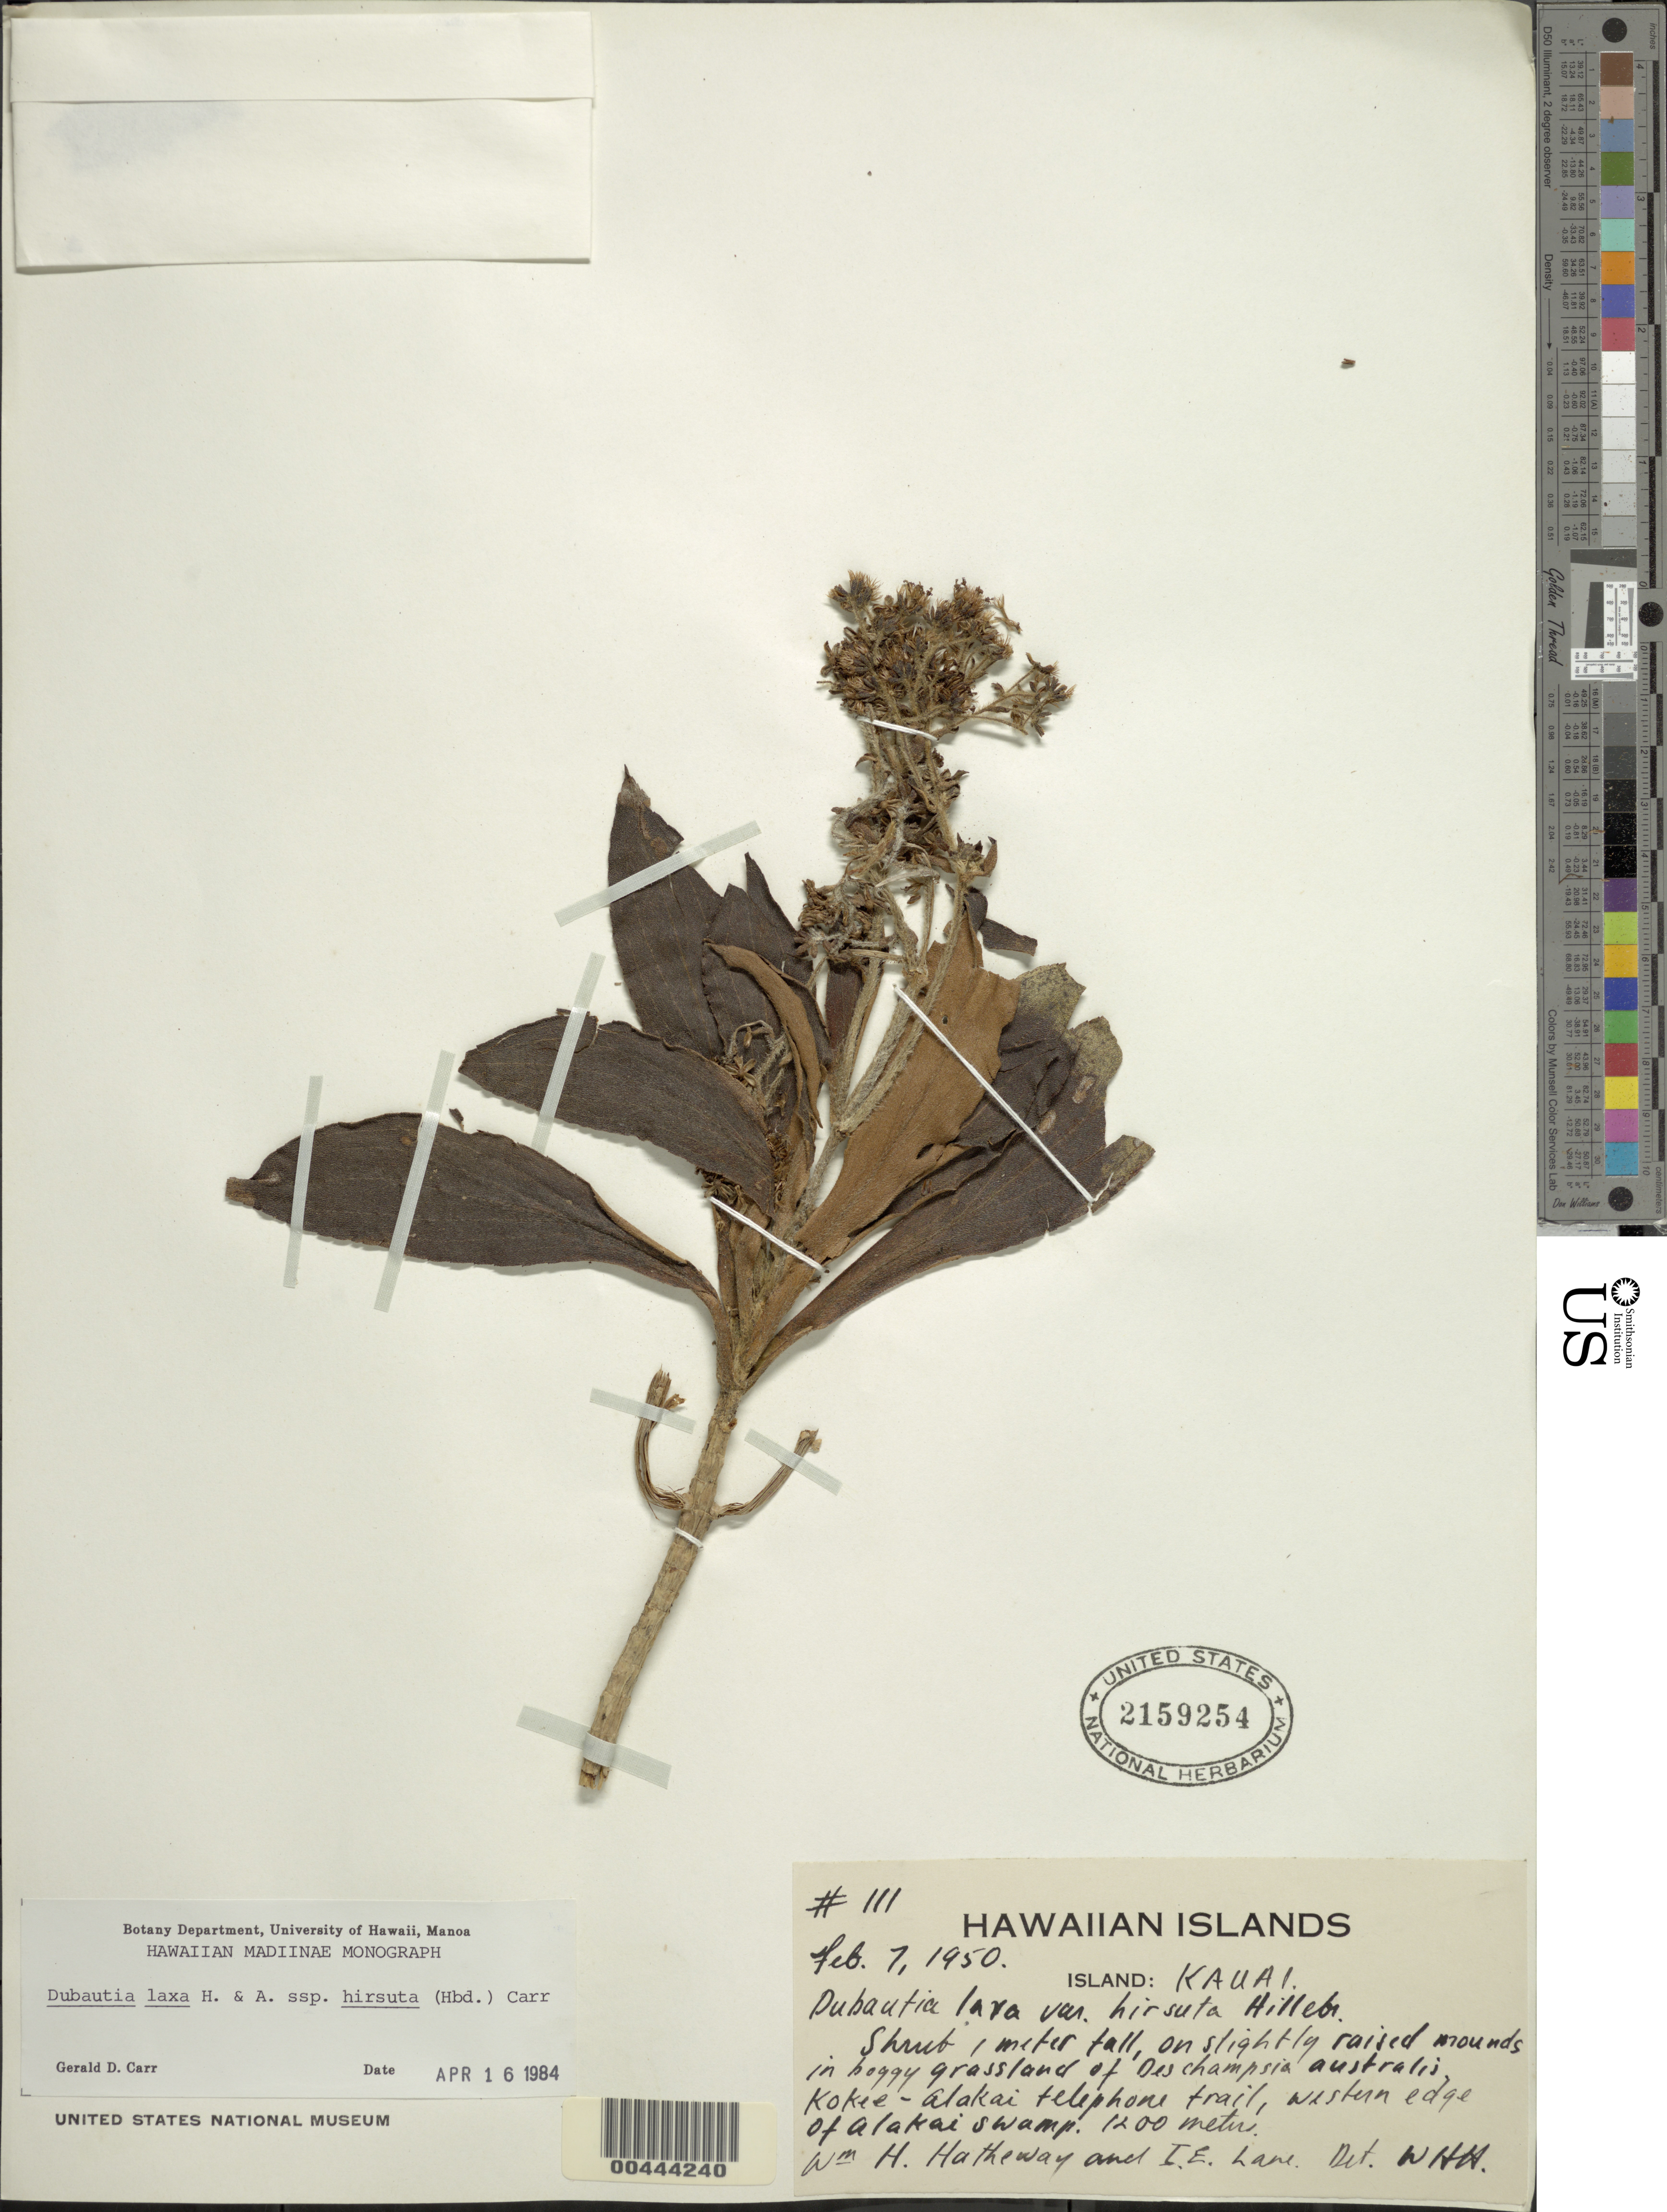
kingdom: Plantae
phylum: Tracheophyta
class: Magnoliopsida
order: Asterales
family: Asteraceae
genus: Dubautia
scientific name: Dubautia laxa subsp. hirsuta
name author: (Hillebr.) G.D. Carr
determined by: Carr, G. D.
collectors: W. H. Hatheway & I. Lane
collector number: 111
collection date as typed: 7 Feb 1950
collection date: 1950-02-07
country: United States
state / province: Hawaii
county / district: Kauai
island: Kaua'i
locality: Kokee-Alakai telephone trail, western edge of Alakai Swamp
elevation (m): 1200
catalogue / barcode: US 2159254